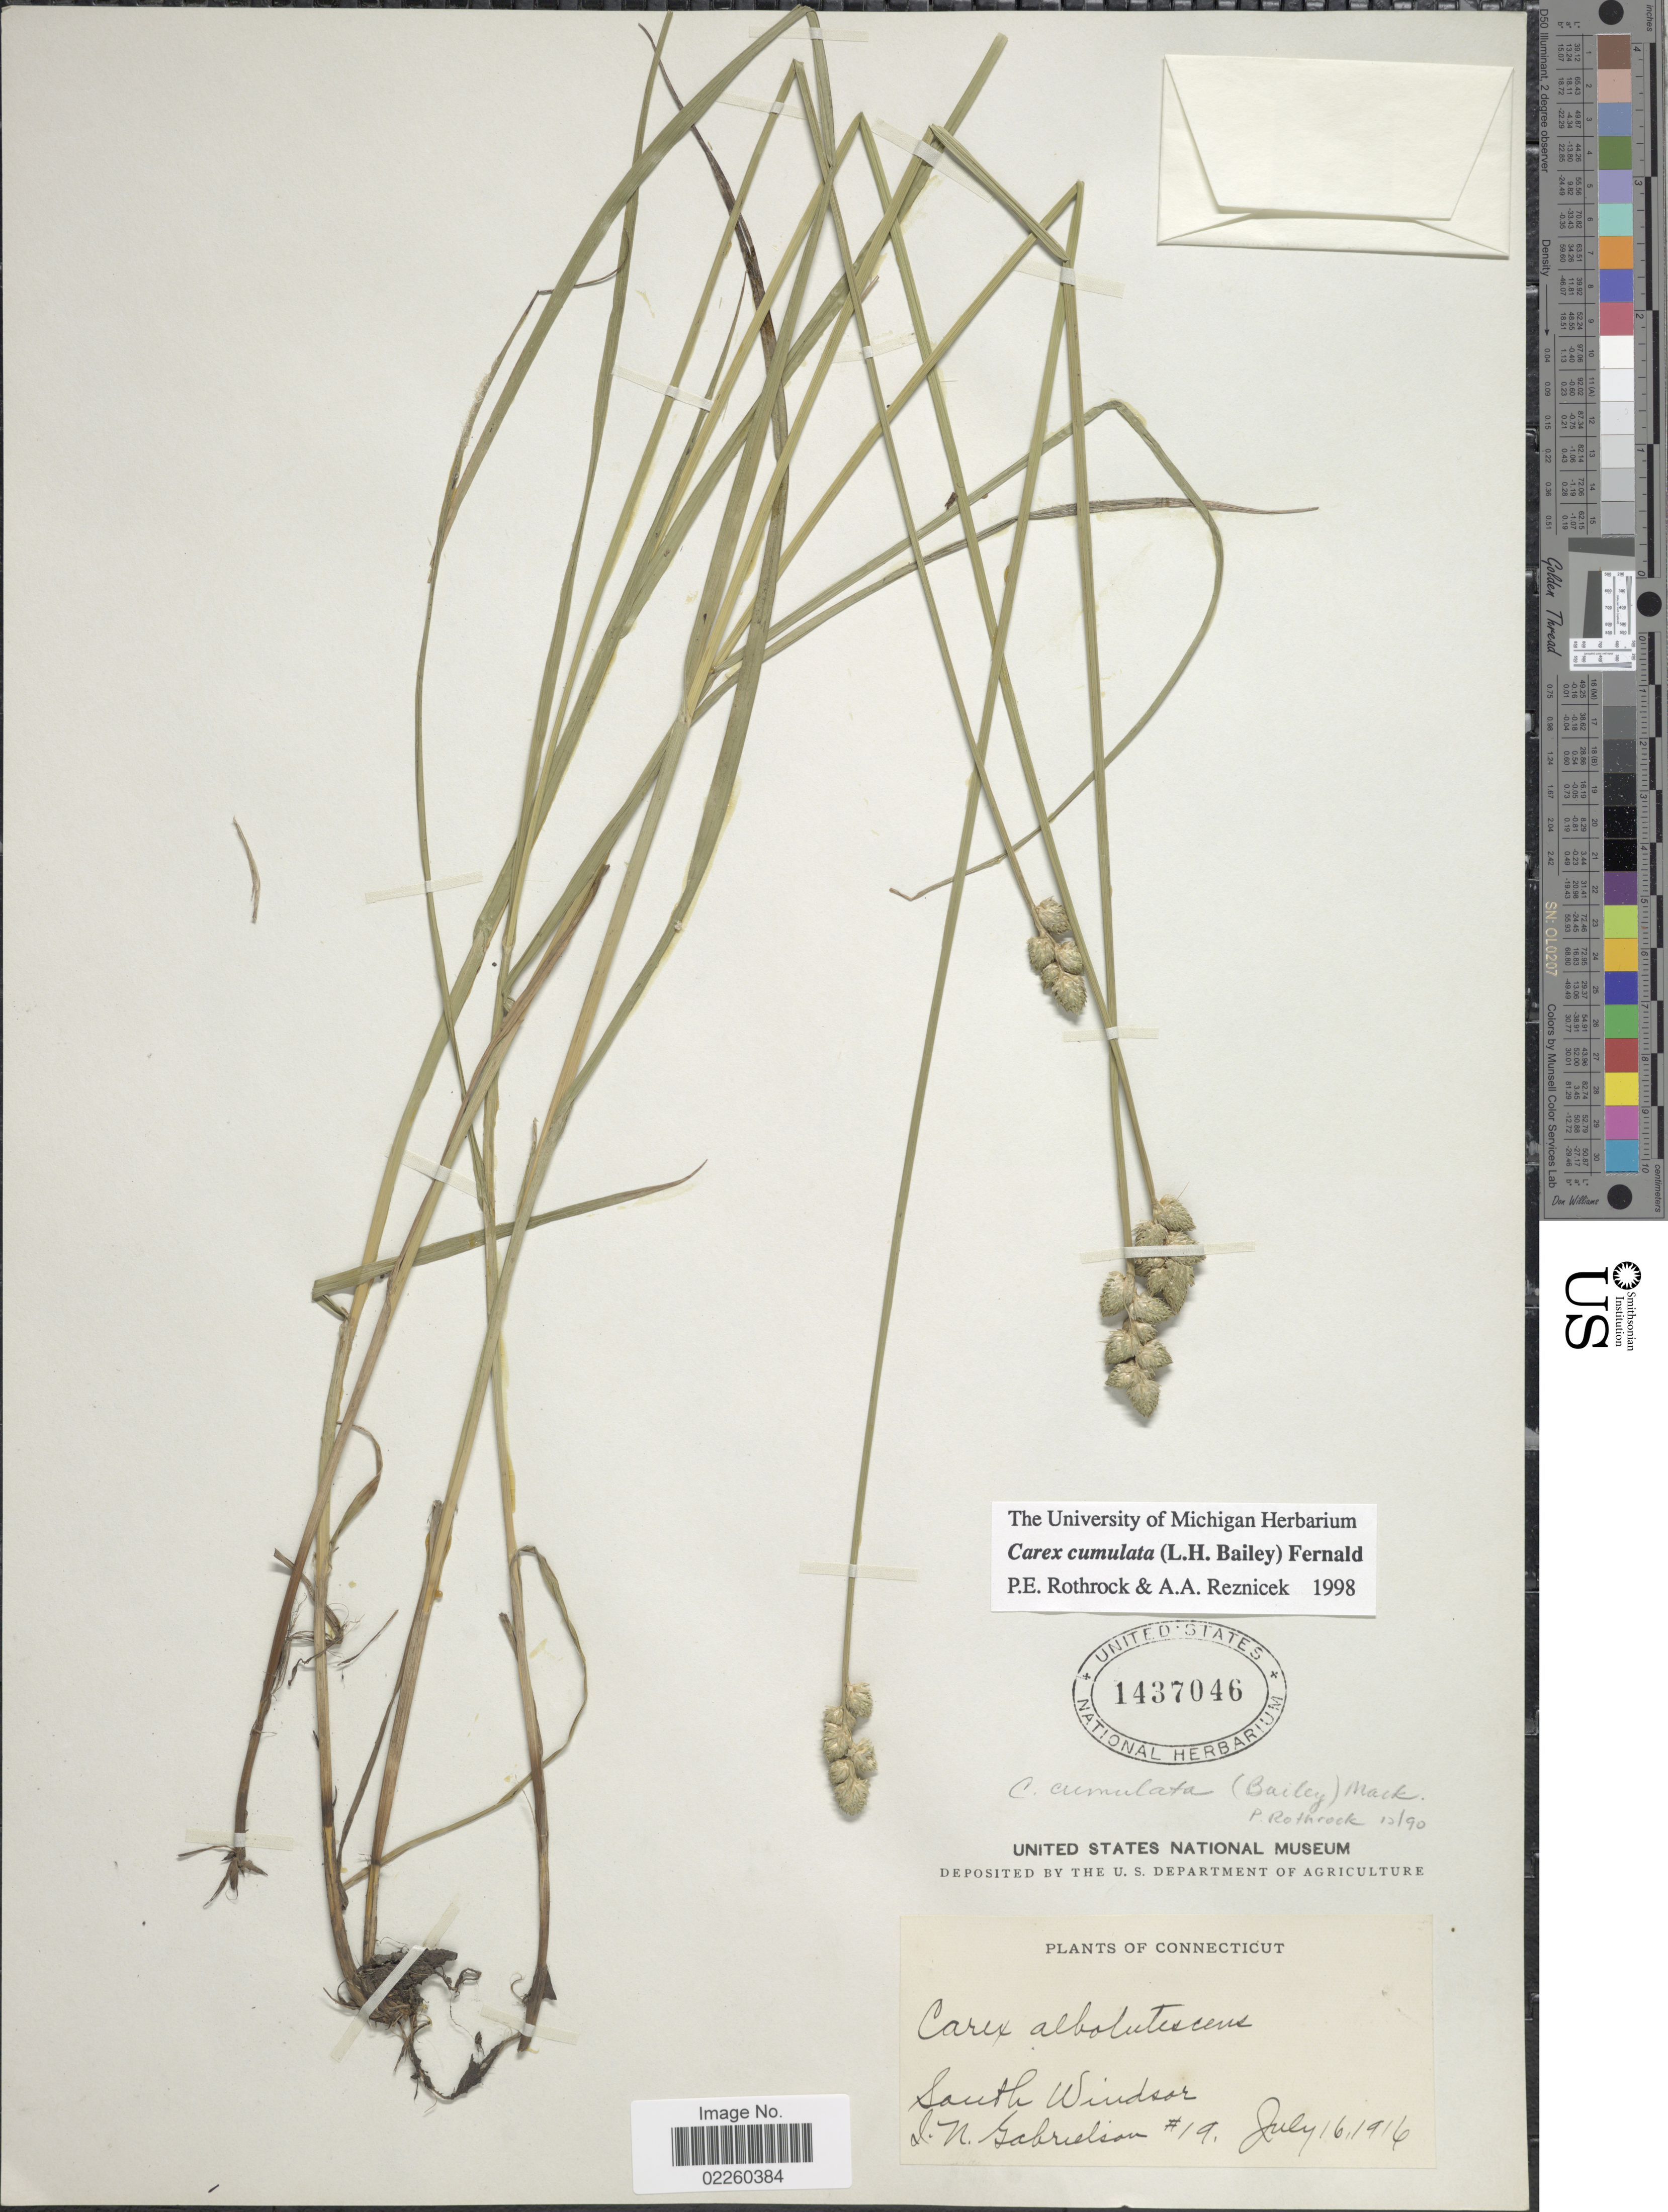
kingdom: Plantae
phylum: Tracheophyta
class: Liliopsida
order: Poales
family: Cyperaceae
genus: Carex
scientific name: Carex cumulata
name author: (L.H. Bailey) Mack.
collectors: I. Gabrielson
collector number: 19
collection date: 1916-07-16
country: United States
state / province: Connecticut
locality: South Windsor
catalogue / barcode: US 1437046